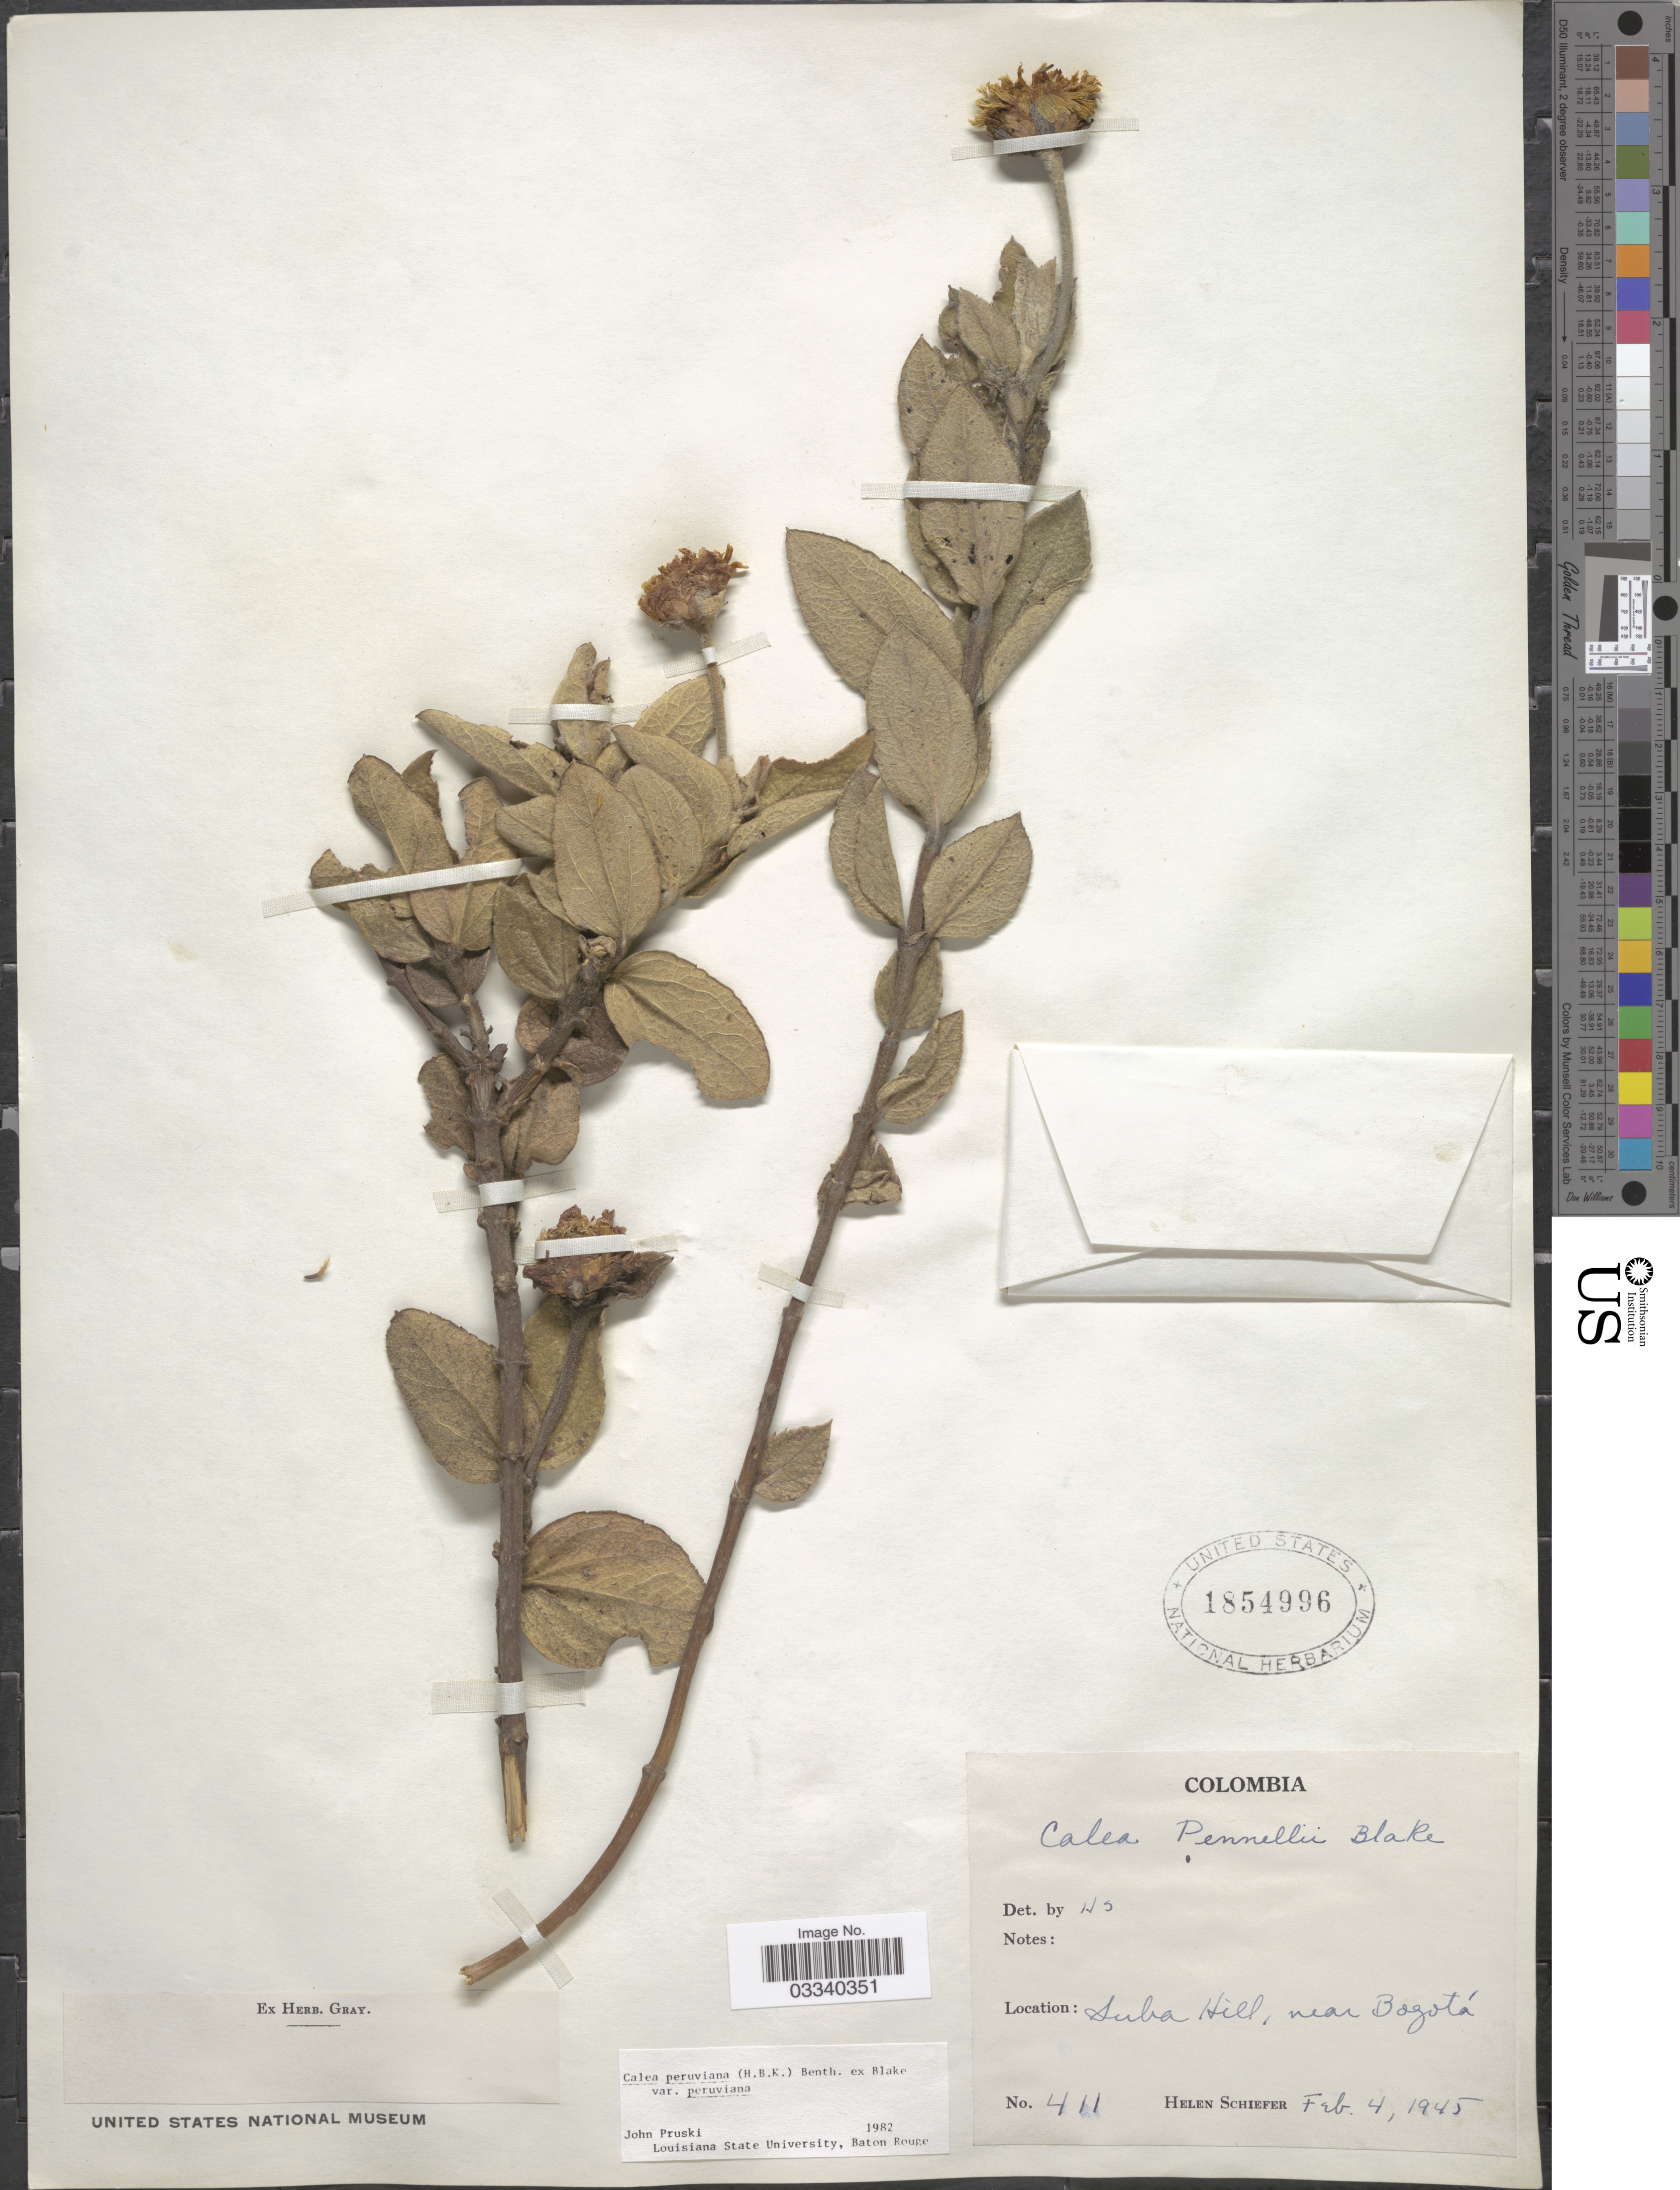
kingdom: Plantae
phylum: Tracheophyta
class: Magnoliopsida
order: Asterales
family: Asteraceae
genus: Calea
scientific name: Calea peruviana var. peruviana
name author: (Kunth) Benth.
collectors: H. Schiefer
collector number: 411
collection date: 1945-02-04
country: Colombia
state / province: Bogota D.C.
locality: Suba Hill, near Bogotá.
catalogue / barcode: US 1854996